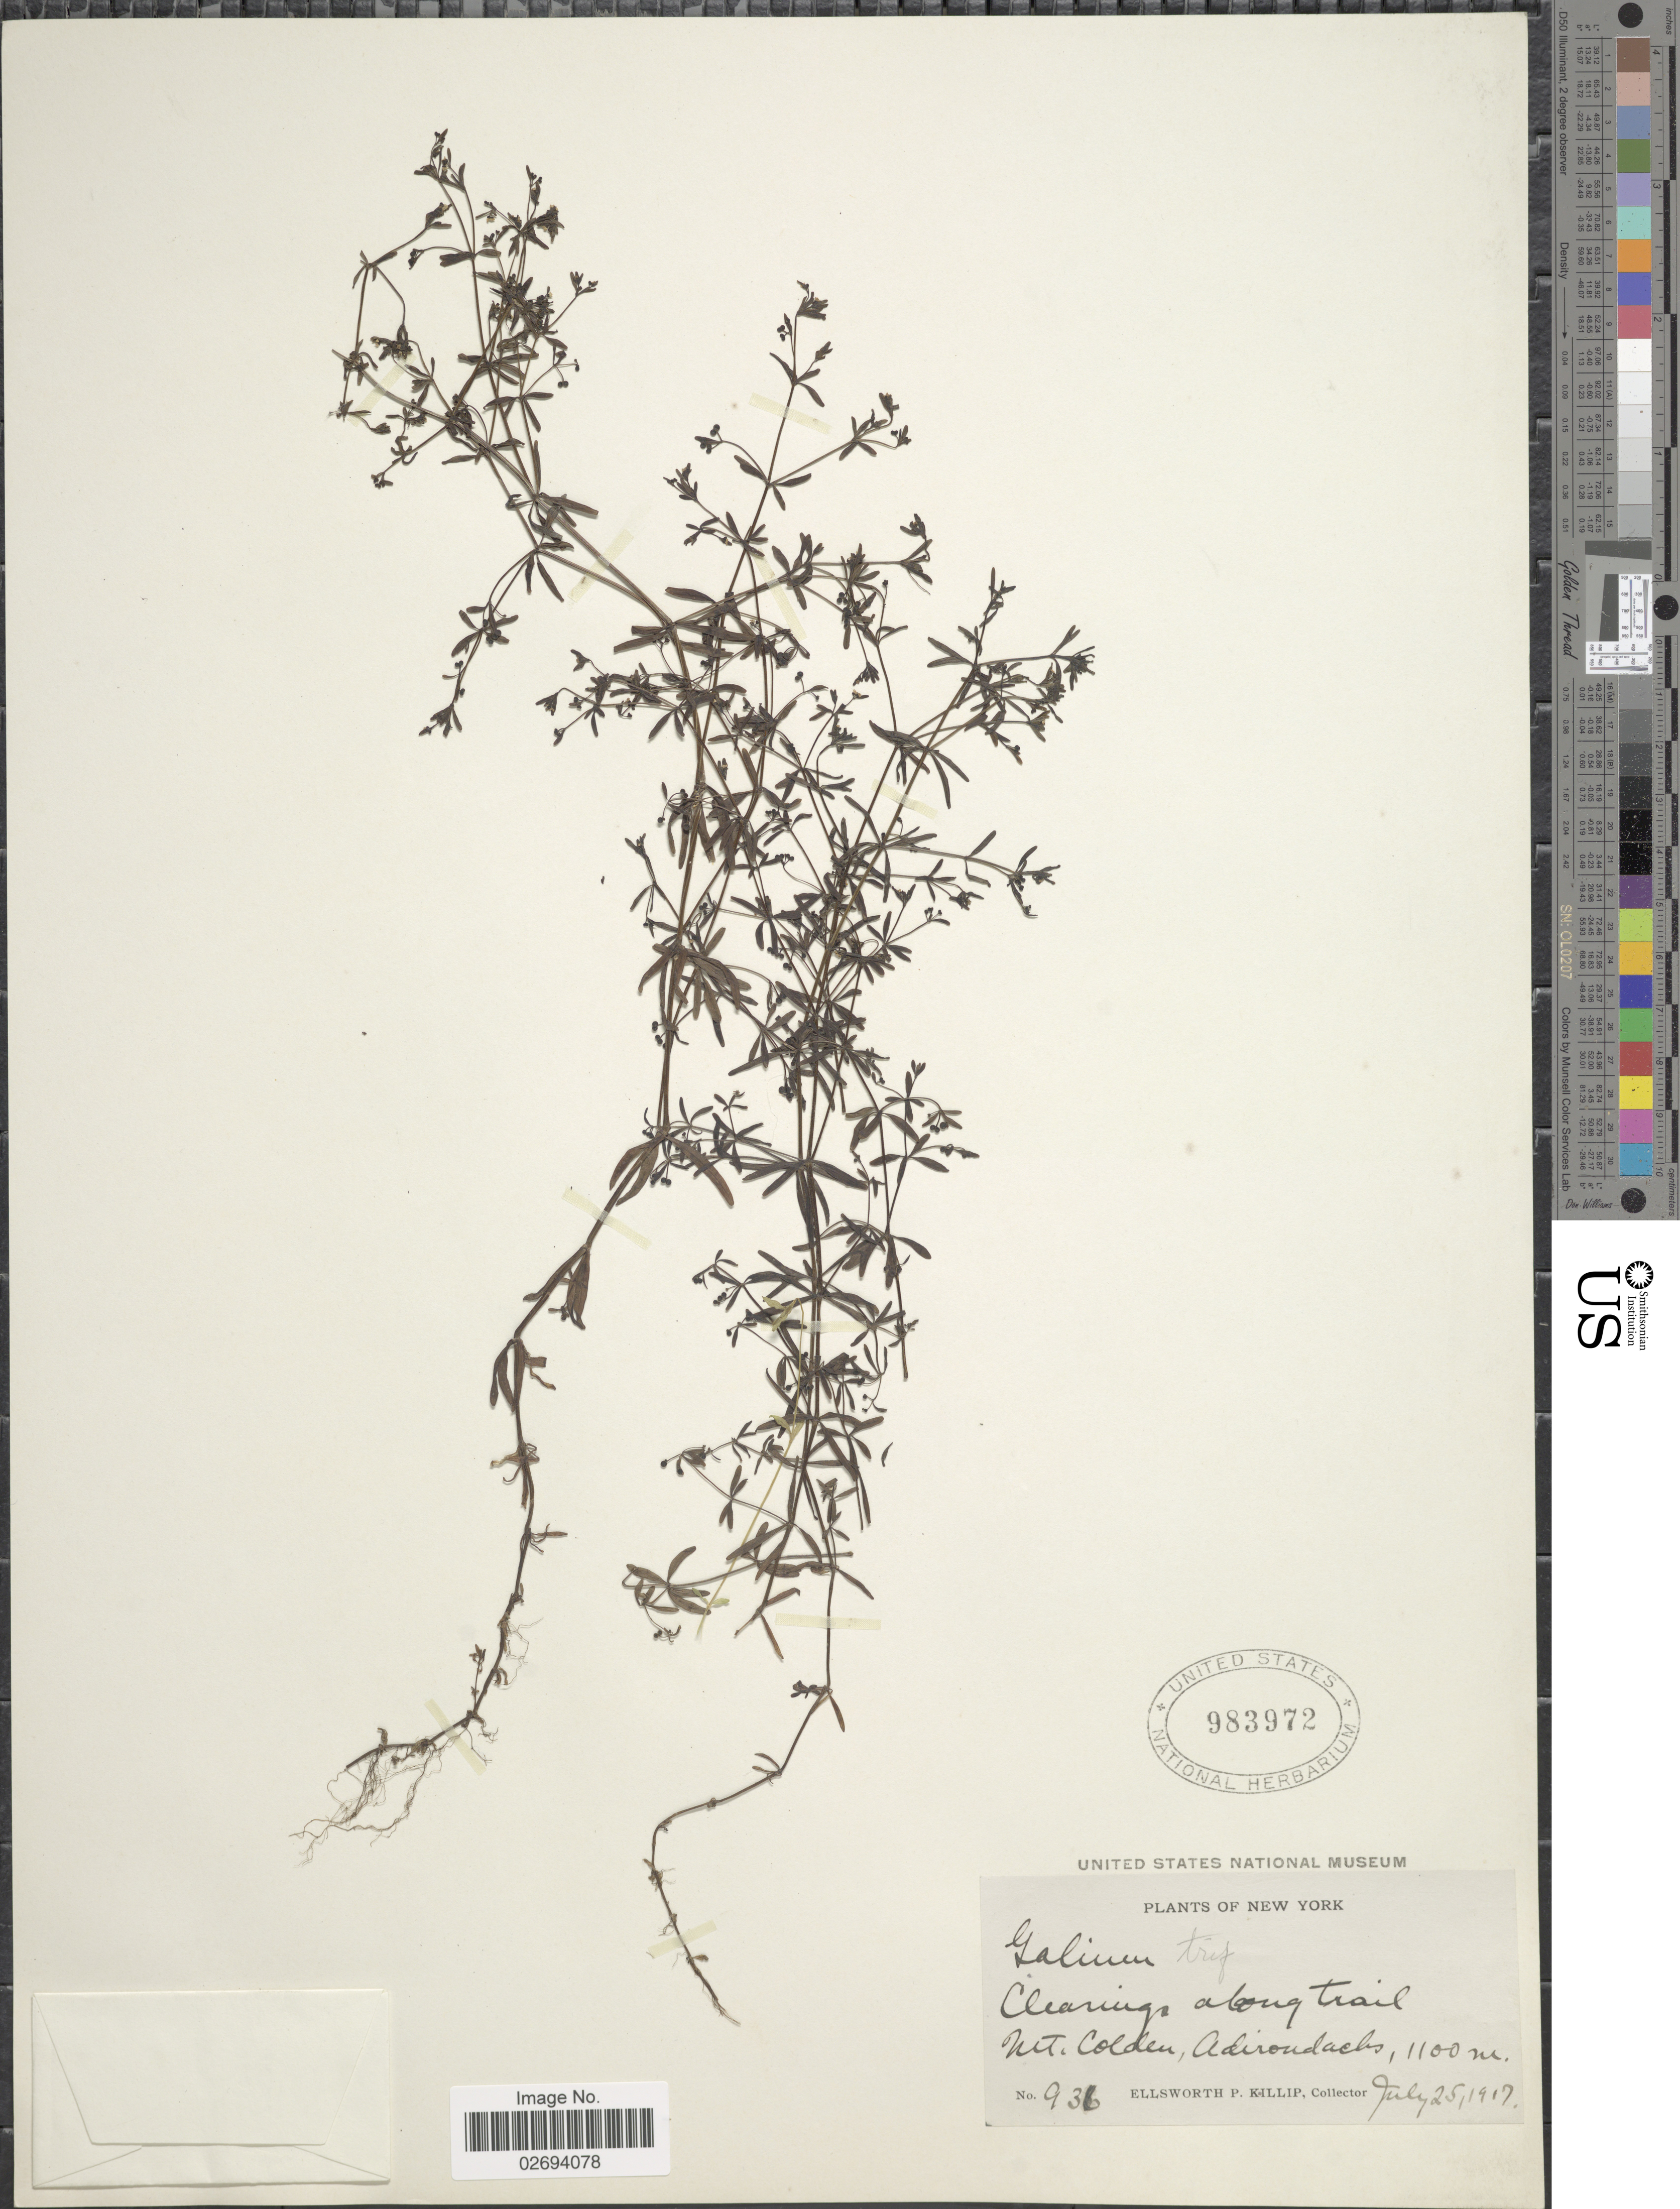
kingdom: Plantae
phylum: Tracheophyta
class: Magnoliopsida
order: Gentianales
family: Rubiaceae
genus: Galium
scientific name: Galium trifidum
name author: L.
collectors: E. P. Killip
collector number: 936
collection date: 1917-07-25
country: United States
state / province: New York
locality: Clearings along trail, Mt. Colden, Adirondacks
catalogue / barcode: US 983972